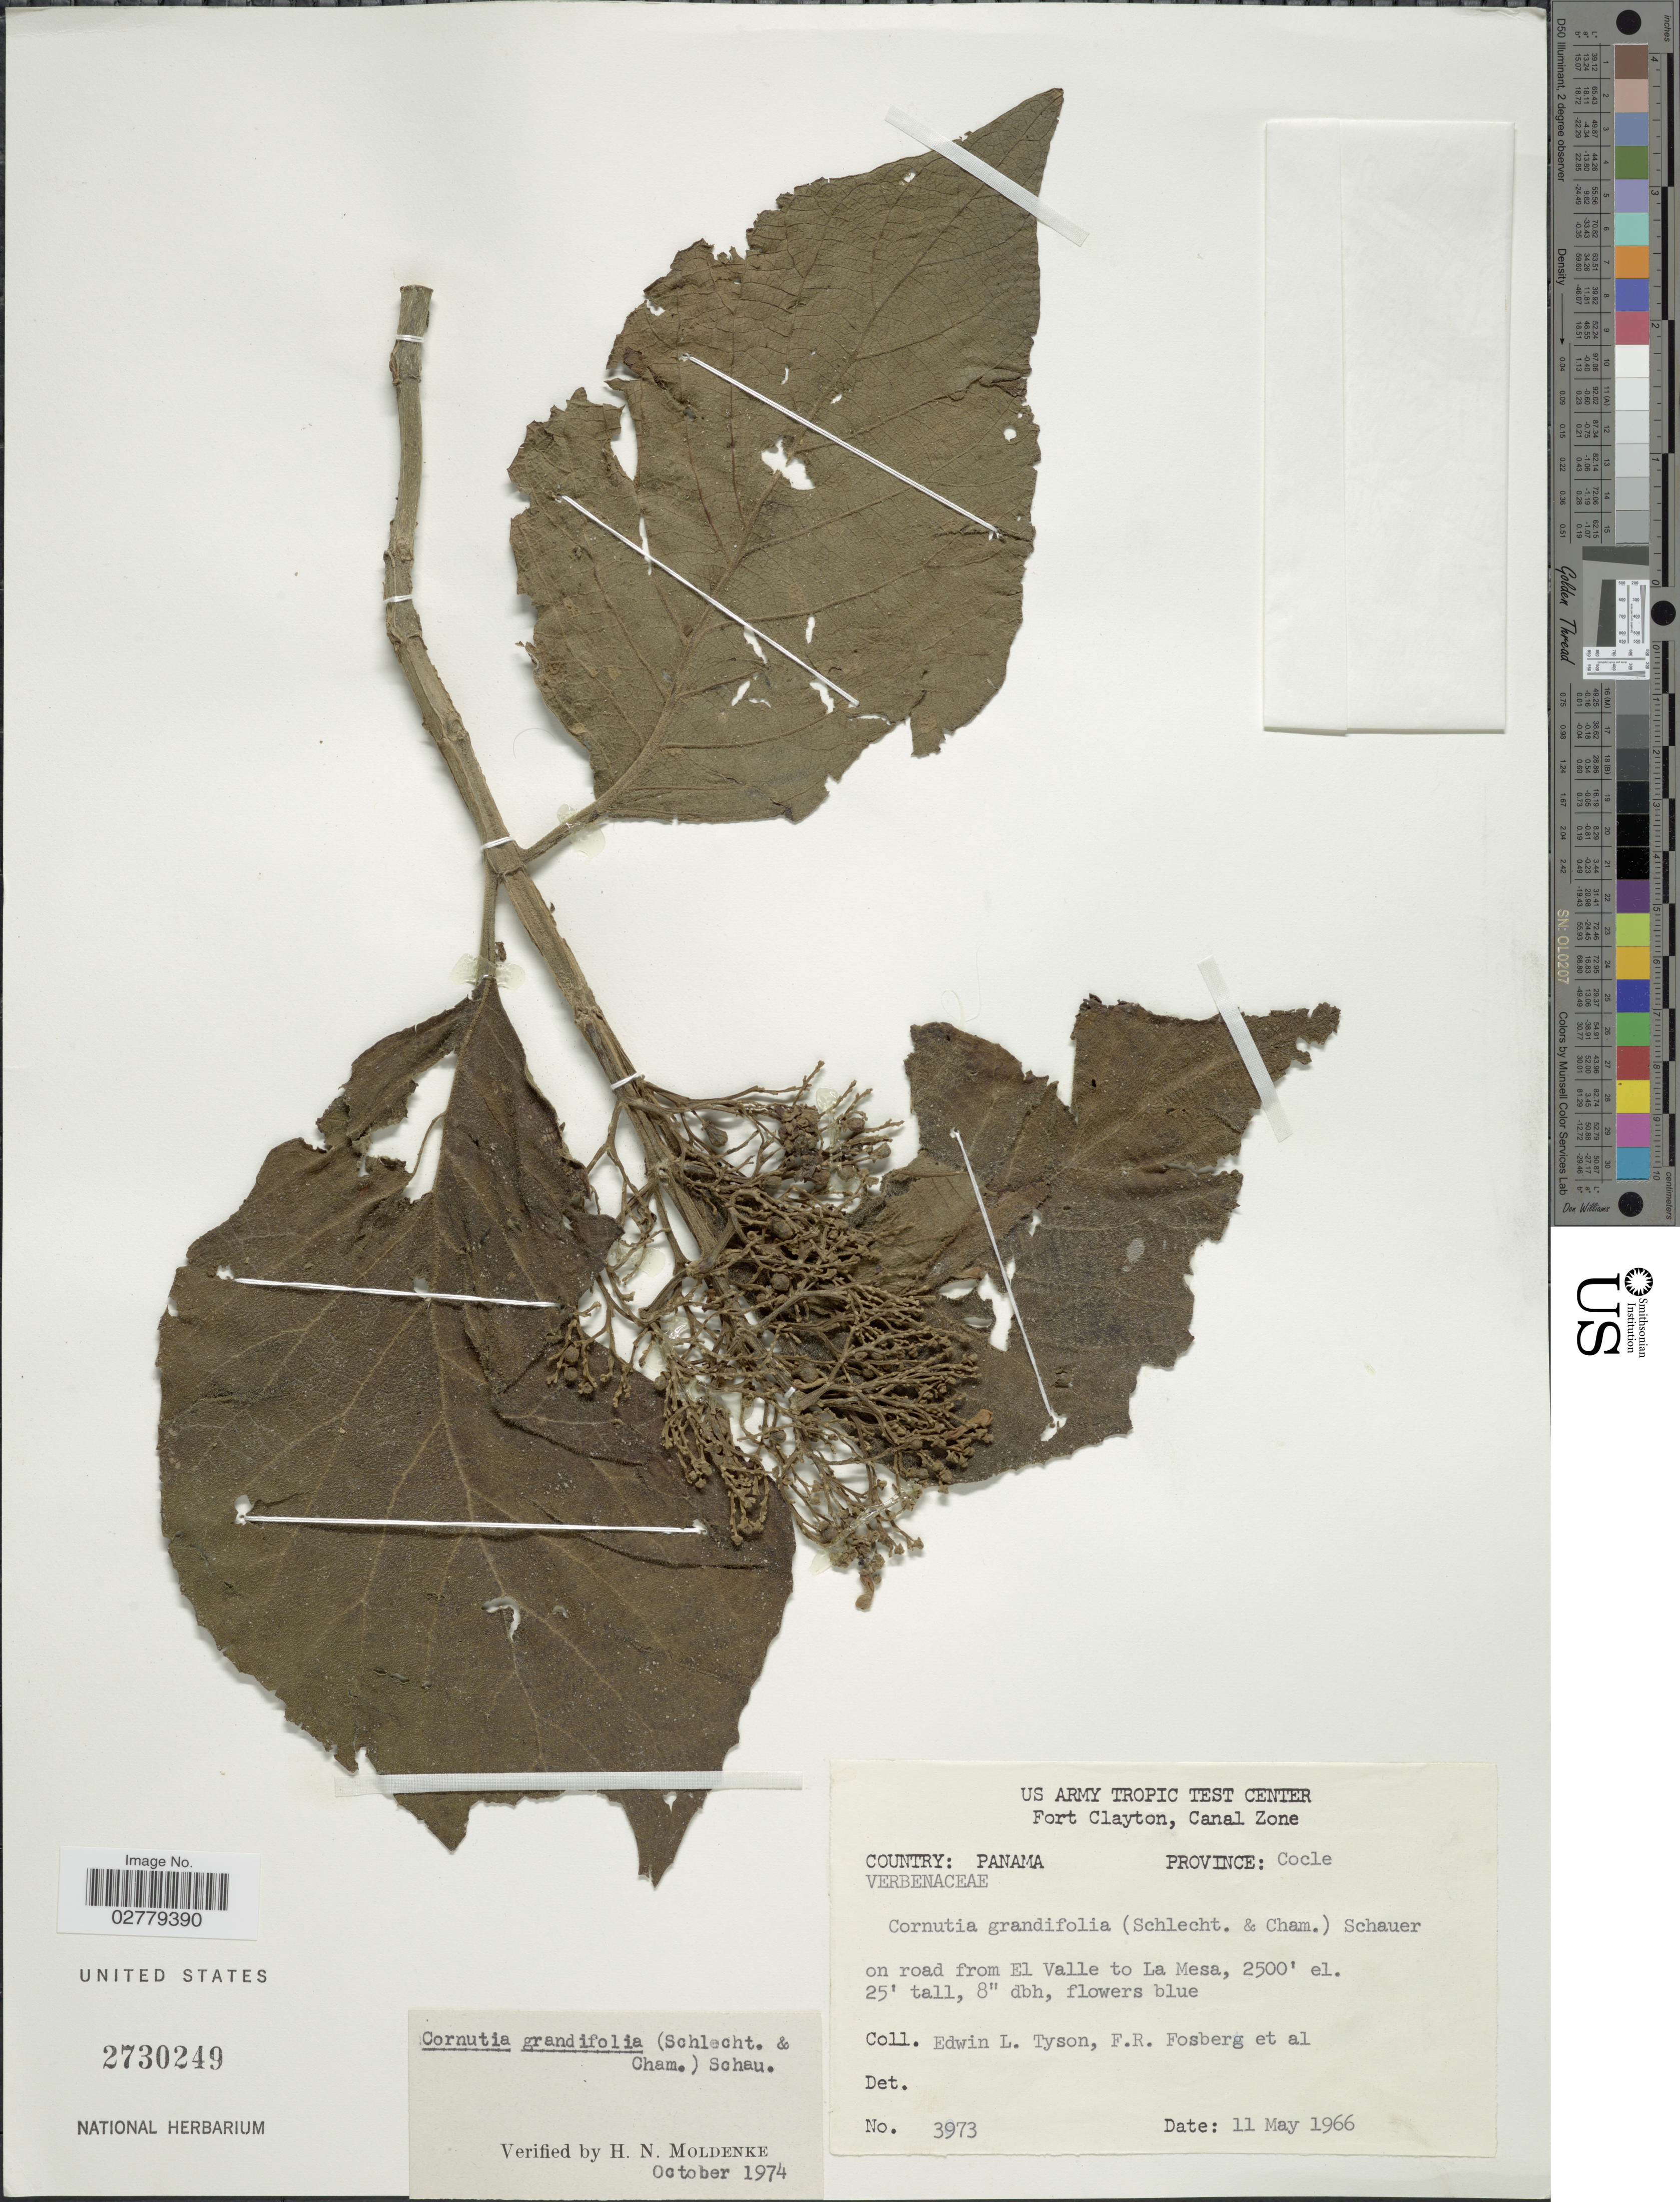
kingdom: Plantae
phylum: Tracheophyta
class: Magnoliopsida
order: Lamiales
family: Lamiaceae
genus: Cornutia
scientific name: Cornutia grandifolia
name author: (Cham. & Schltdl.) Schauer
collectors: E. L. Tyson, F. R. Fosberg & et al.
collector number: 3973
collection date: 1966-05-11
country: Panama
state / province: Coclé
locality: On road from El Valle to La Mesa.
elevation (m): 762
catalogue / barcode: US 2730249